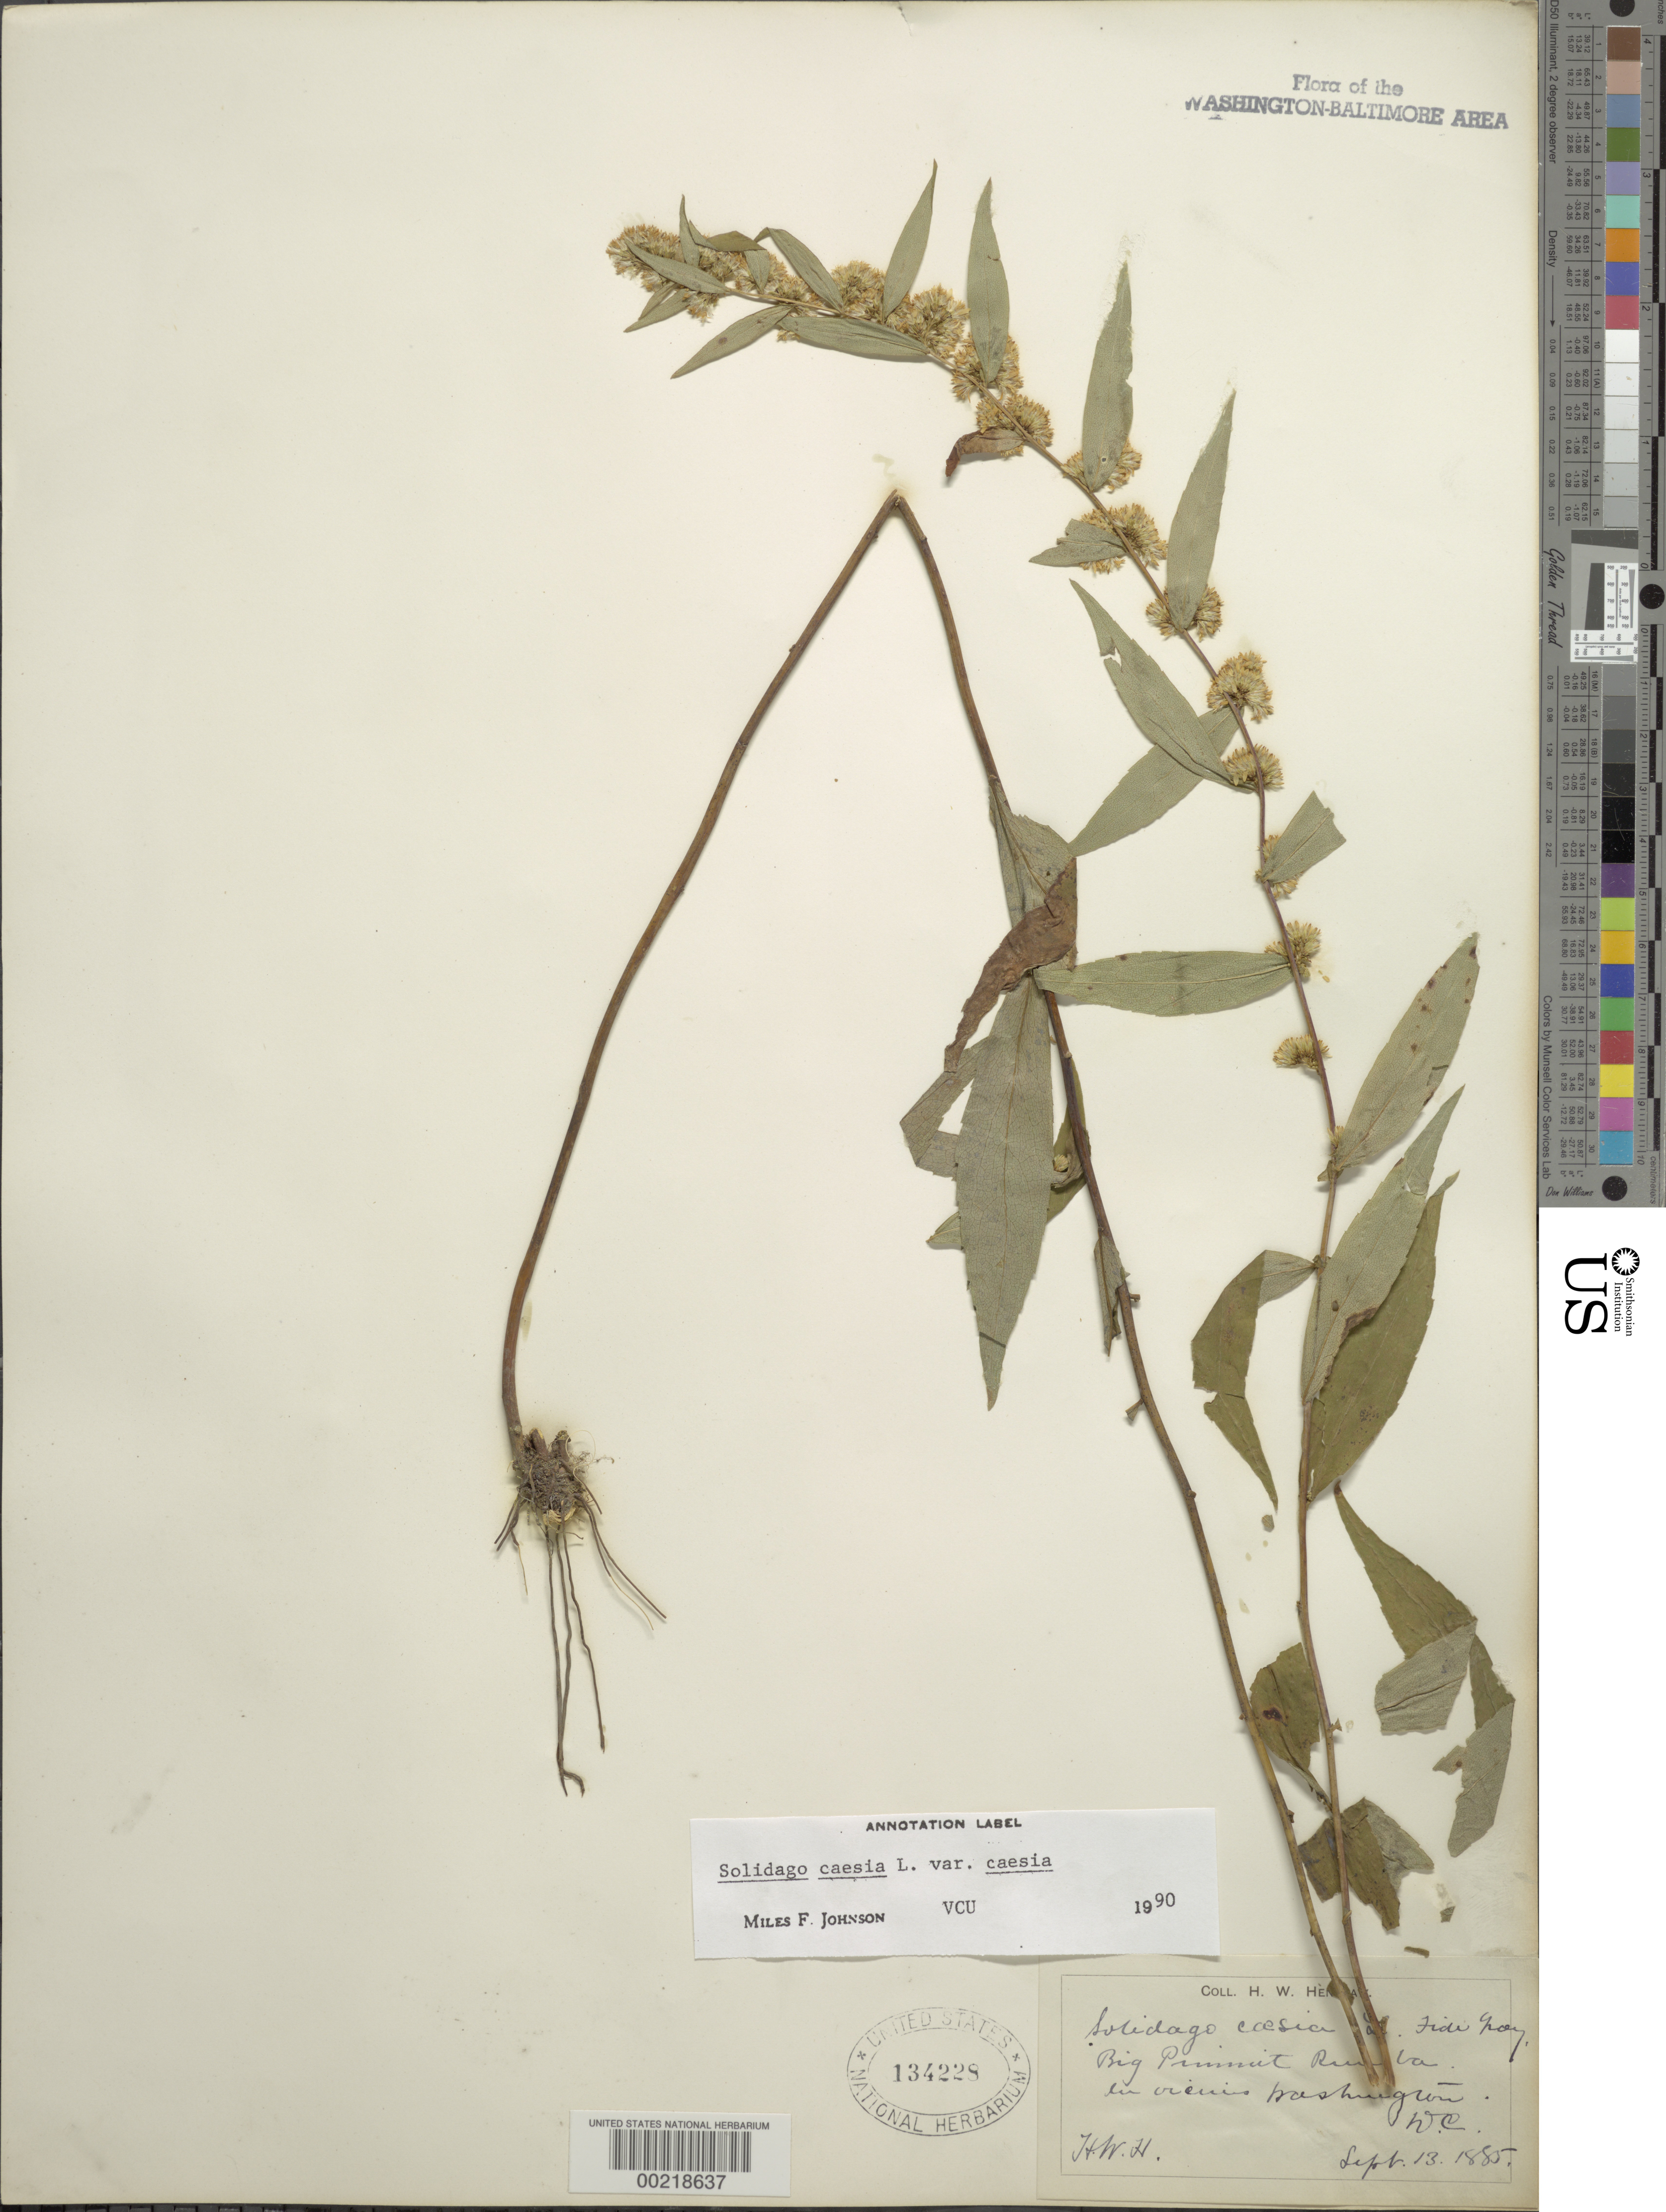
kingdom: Plantae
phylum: Tracheophyta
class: Magnoliopsida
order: Asterales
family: Asteraceae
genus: Solidago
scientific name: Solidago caesia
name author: L.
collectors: H. Henshaw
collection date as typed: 13 Sep 1885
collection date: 1885-09-13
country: United States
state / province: Virginia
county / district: Fairfax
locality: Big Pimmitt Run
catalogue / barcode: US 134228